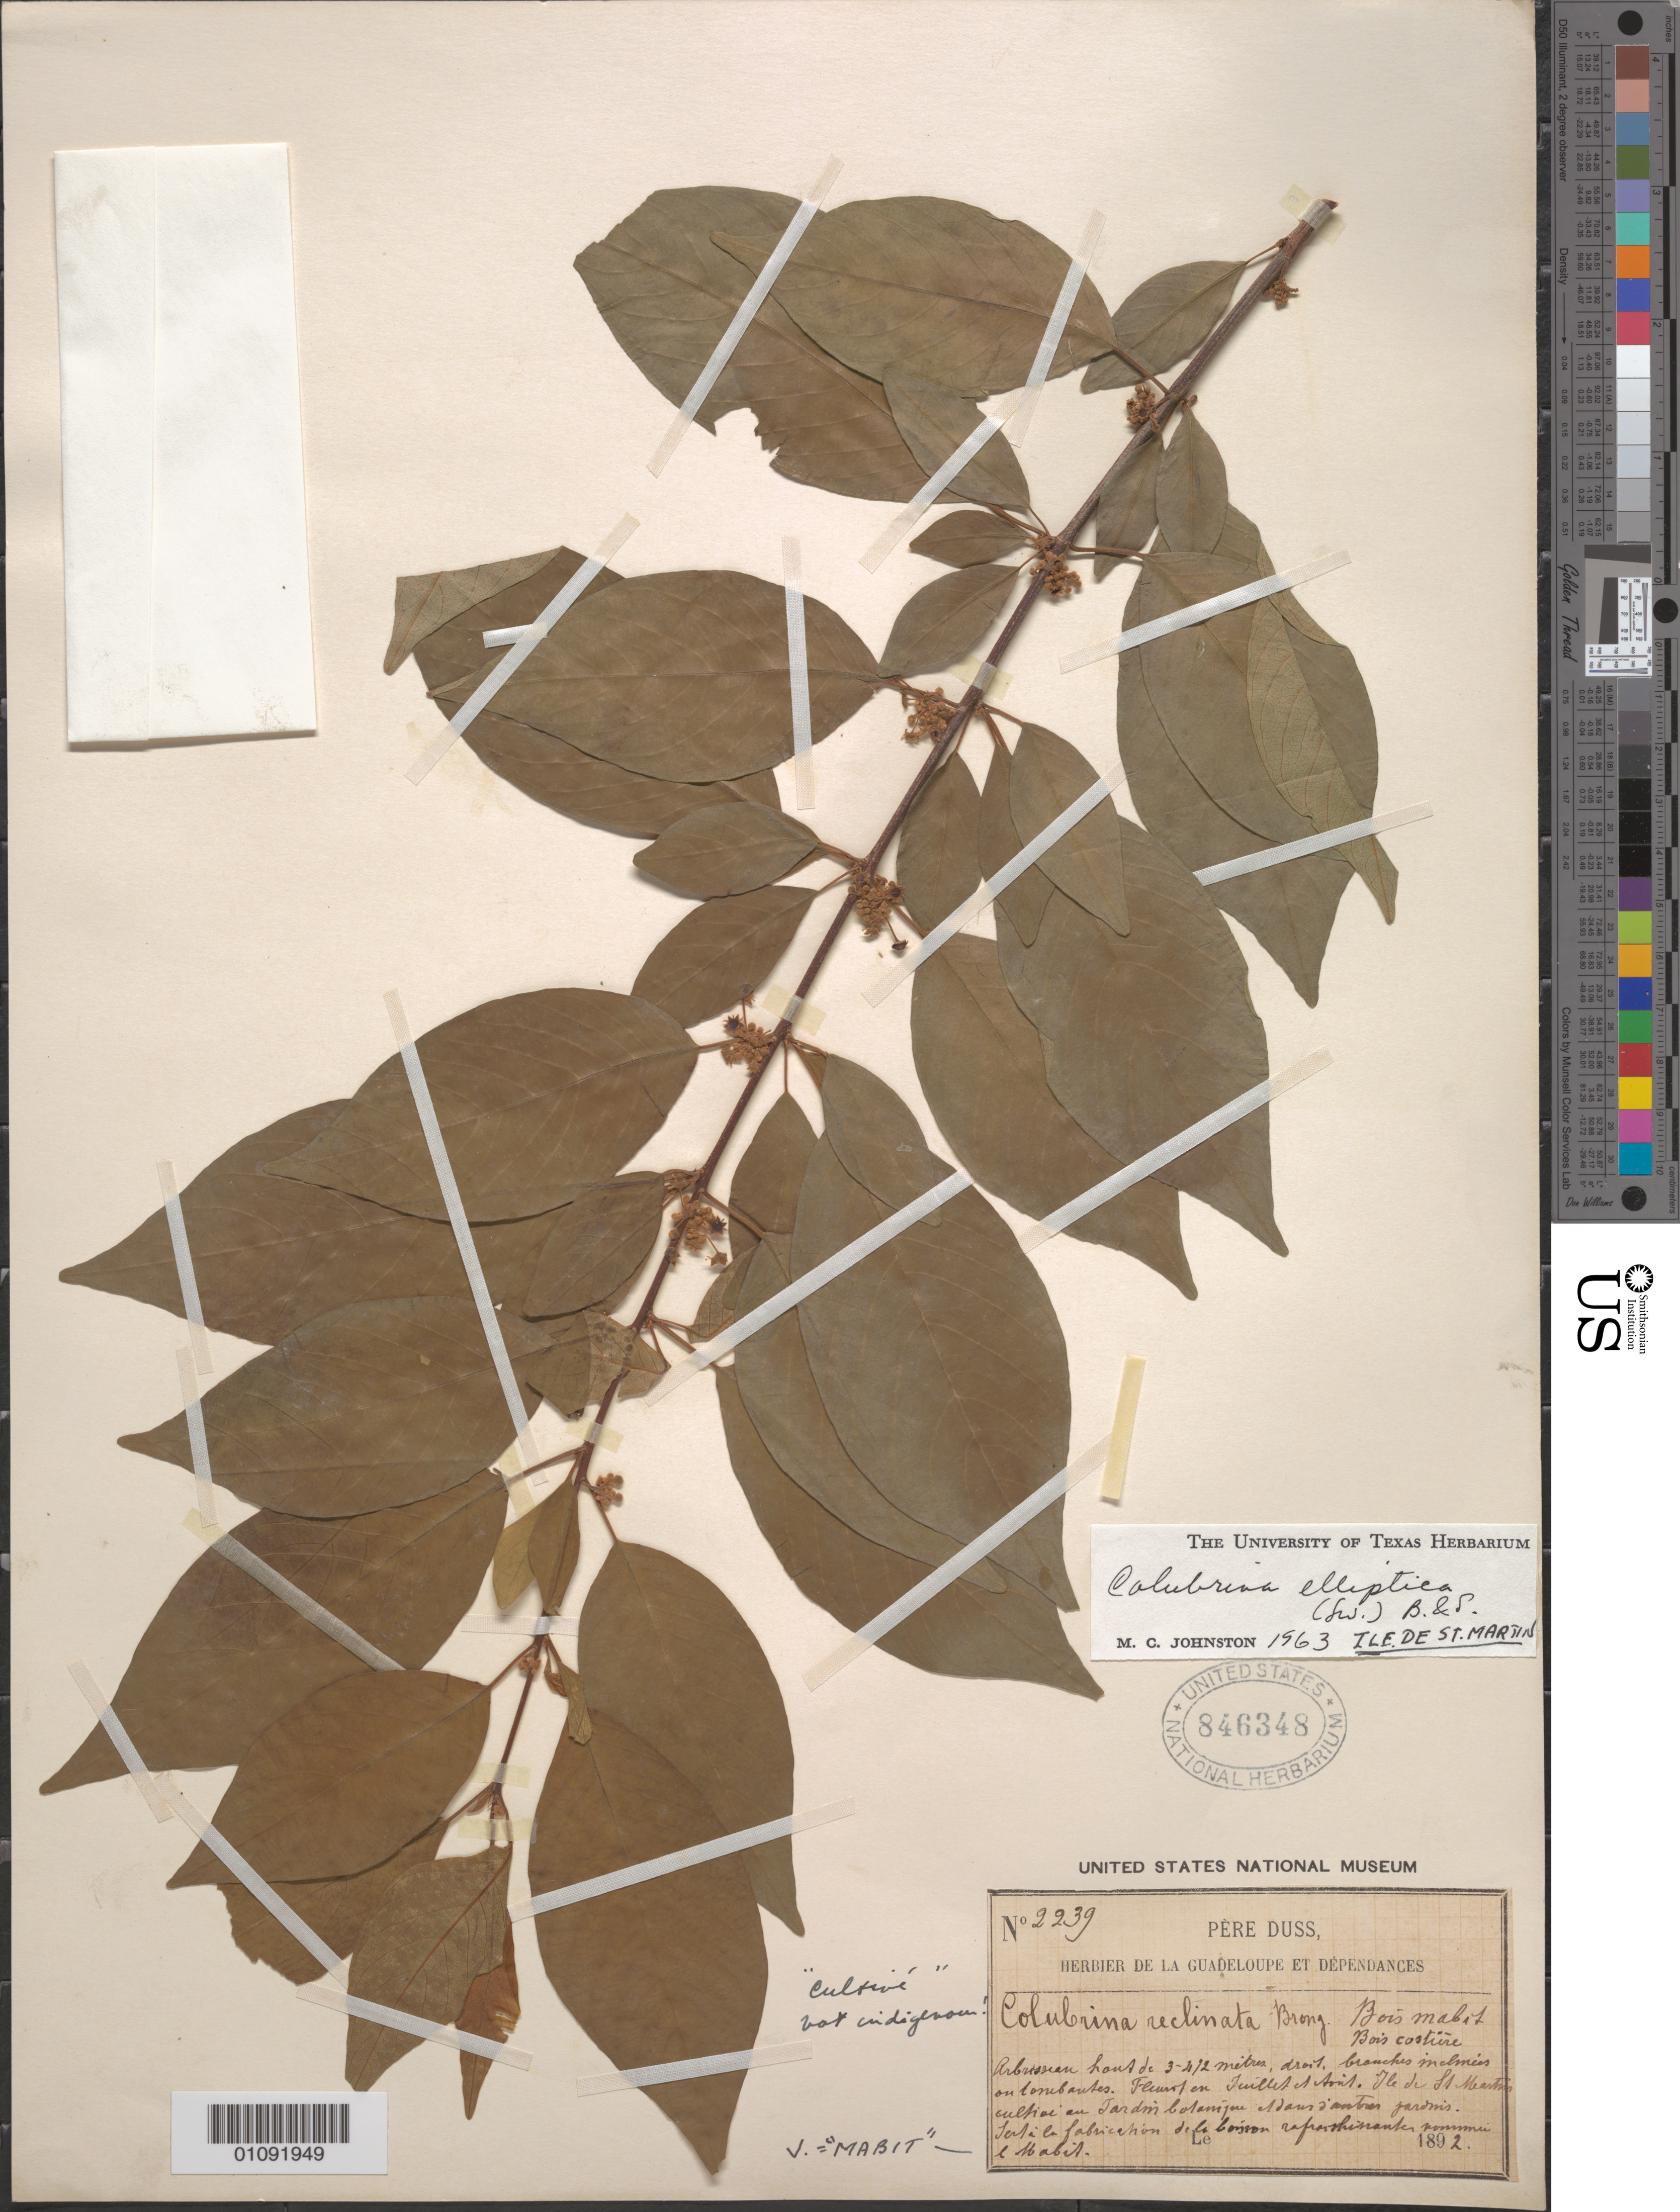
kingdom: Plantae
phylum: Tracheophyta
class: Magnoliopsida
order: Rosales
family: Rhamnaceae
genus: Colubrina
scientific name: Colubrina elliptica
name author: (Sw.) Brizicky & W.L. Stern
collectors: Père Duss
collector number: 2239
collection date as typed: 1892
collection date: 1892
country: Guadeloupe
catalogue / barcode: US 846348